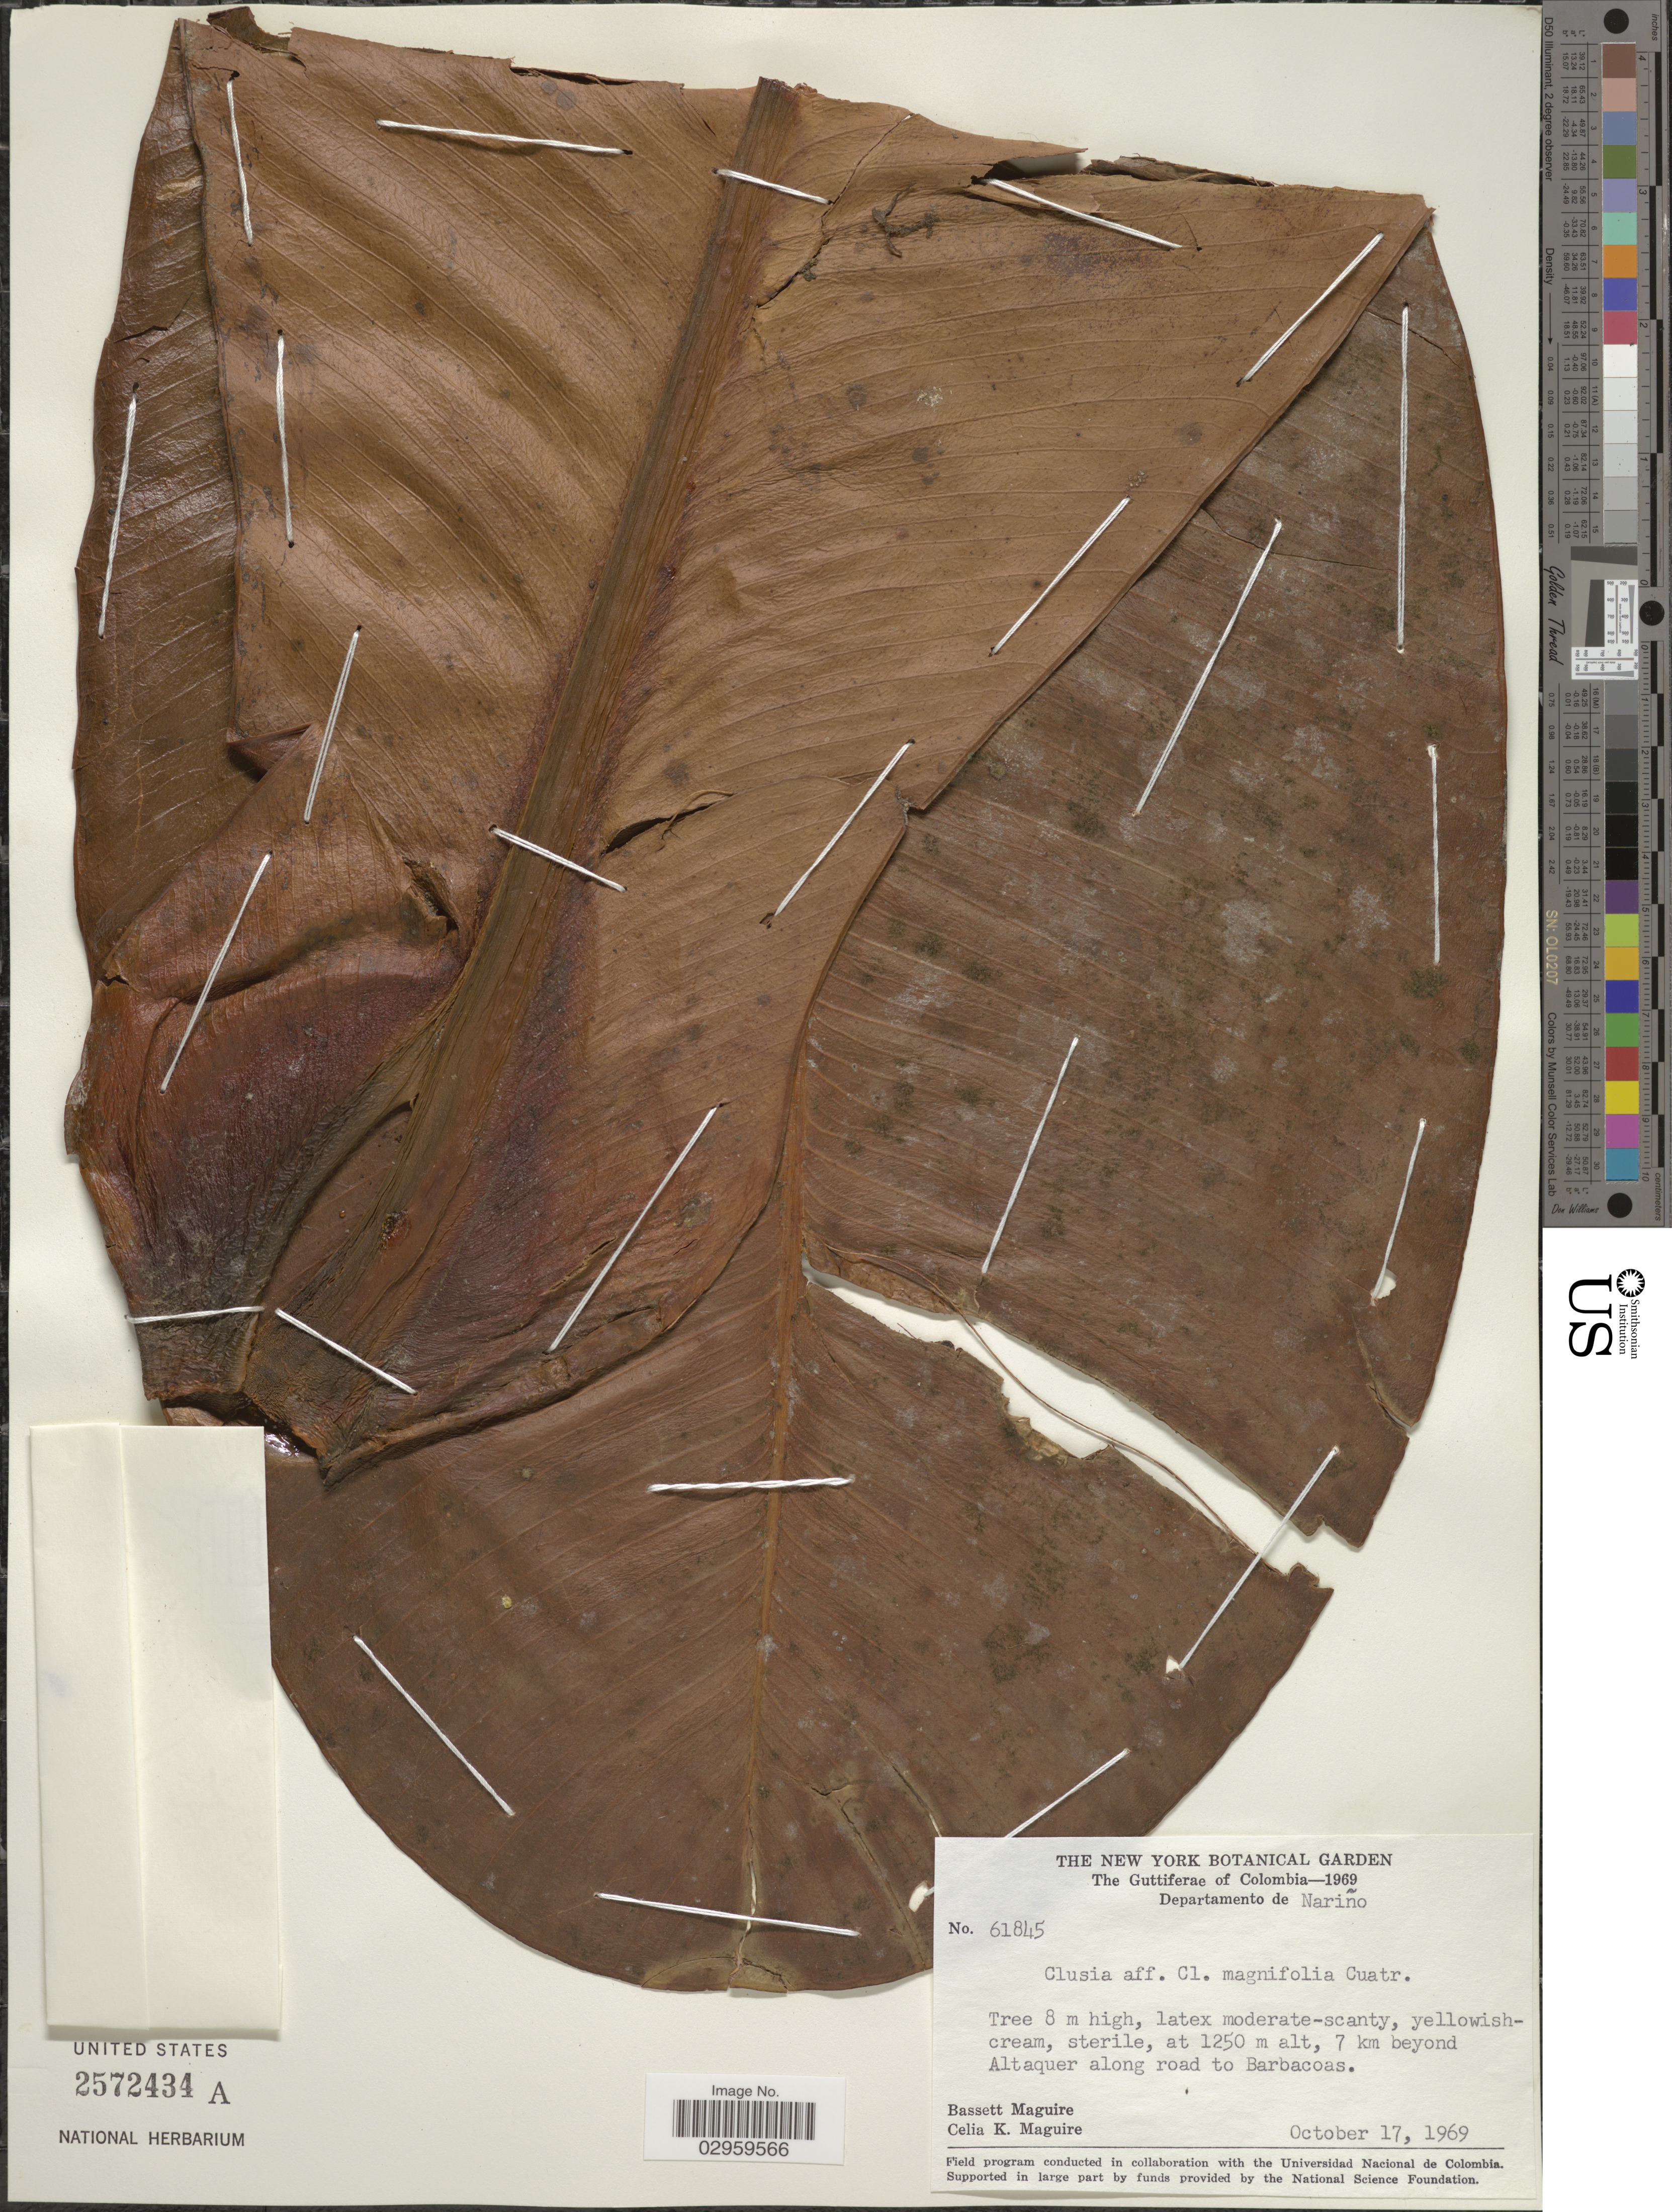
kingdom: Plantae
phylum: Tracheophyta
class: Magnoliopsida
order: Malpighiales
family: Clusiaceae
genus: Clusia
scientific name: Clusia magnifolia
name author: Cuatrec.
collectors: B. Maguire & C. K. Maguire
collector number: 61845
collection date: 1969-10-17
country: Colombia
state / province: Nariño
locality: Departamento de Nariño. 7 km beyond Altaquer along road to Barbacoas.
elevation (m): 1250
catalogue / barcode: US 2572434A